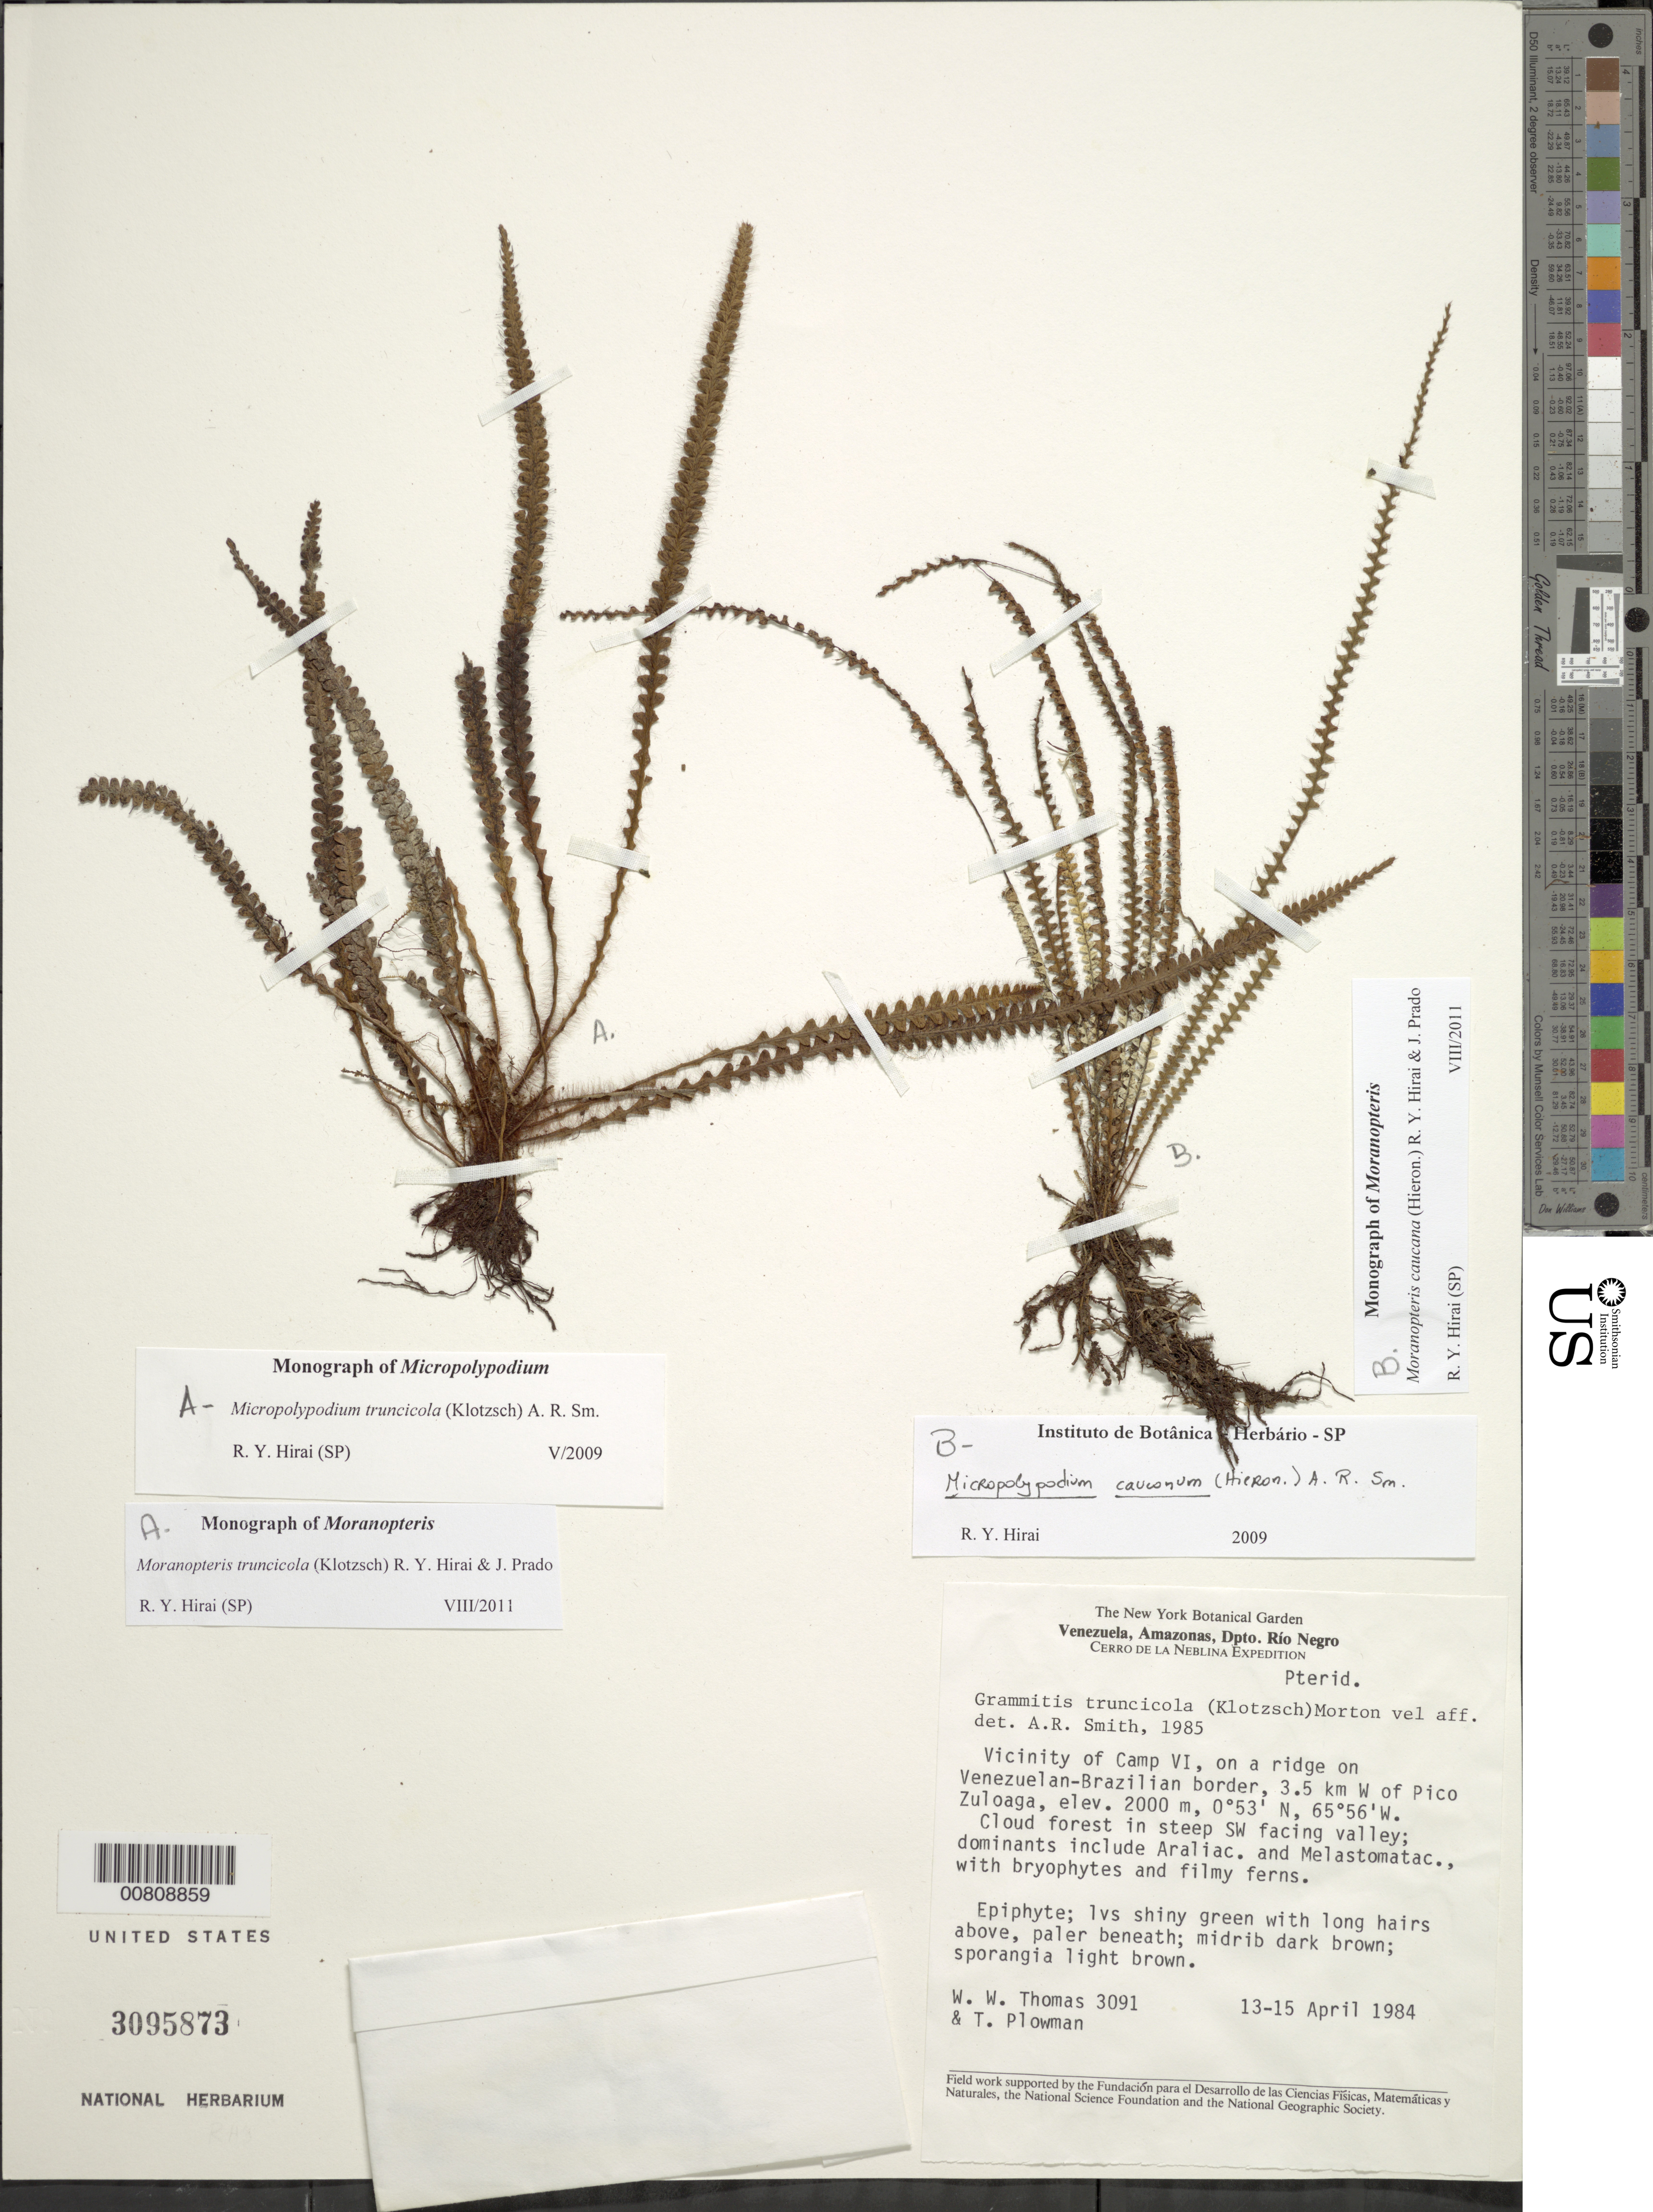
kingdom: Plantae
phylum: Tracheophyta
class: Polypodiopsida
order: Polypodiales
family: Polypodiaceae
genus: Moranopteris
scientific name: Moranopteris caucana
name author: (Hieron.) R. Y. Hirai & J. Prado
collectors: W. W. Thomas & T. Plowman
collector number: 3091 A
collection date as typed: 13-Apr-78 to 15-Apr-78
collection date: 1978-04-13/1978-04-15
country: Venezuela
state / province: Amazonas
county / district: Río Negro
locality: Pico Zuloga, 3.5 km W of, near Camp VI, Venezuelan-Brazilian border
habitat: Cloud forest on steep SW facing valley; on a ridge, dominants include Araliac, Melastomataceae., with bryophytes and filmy ferns.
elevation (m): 2000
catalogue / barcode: US 3095873